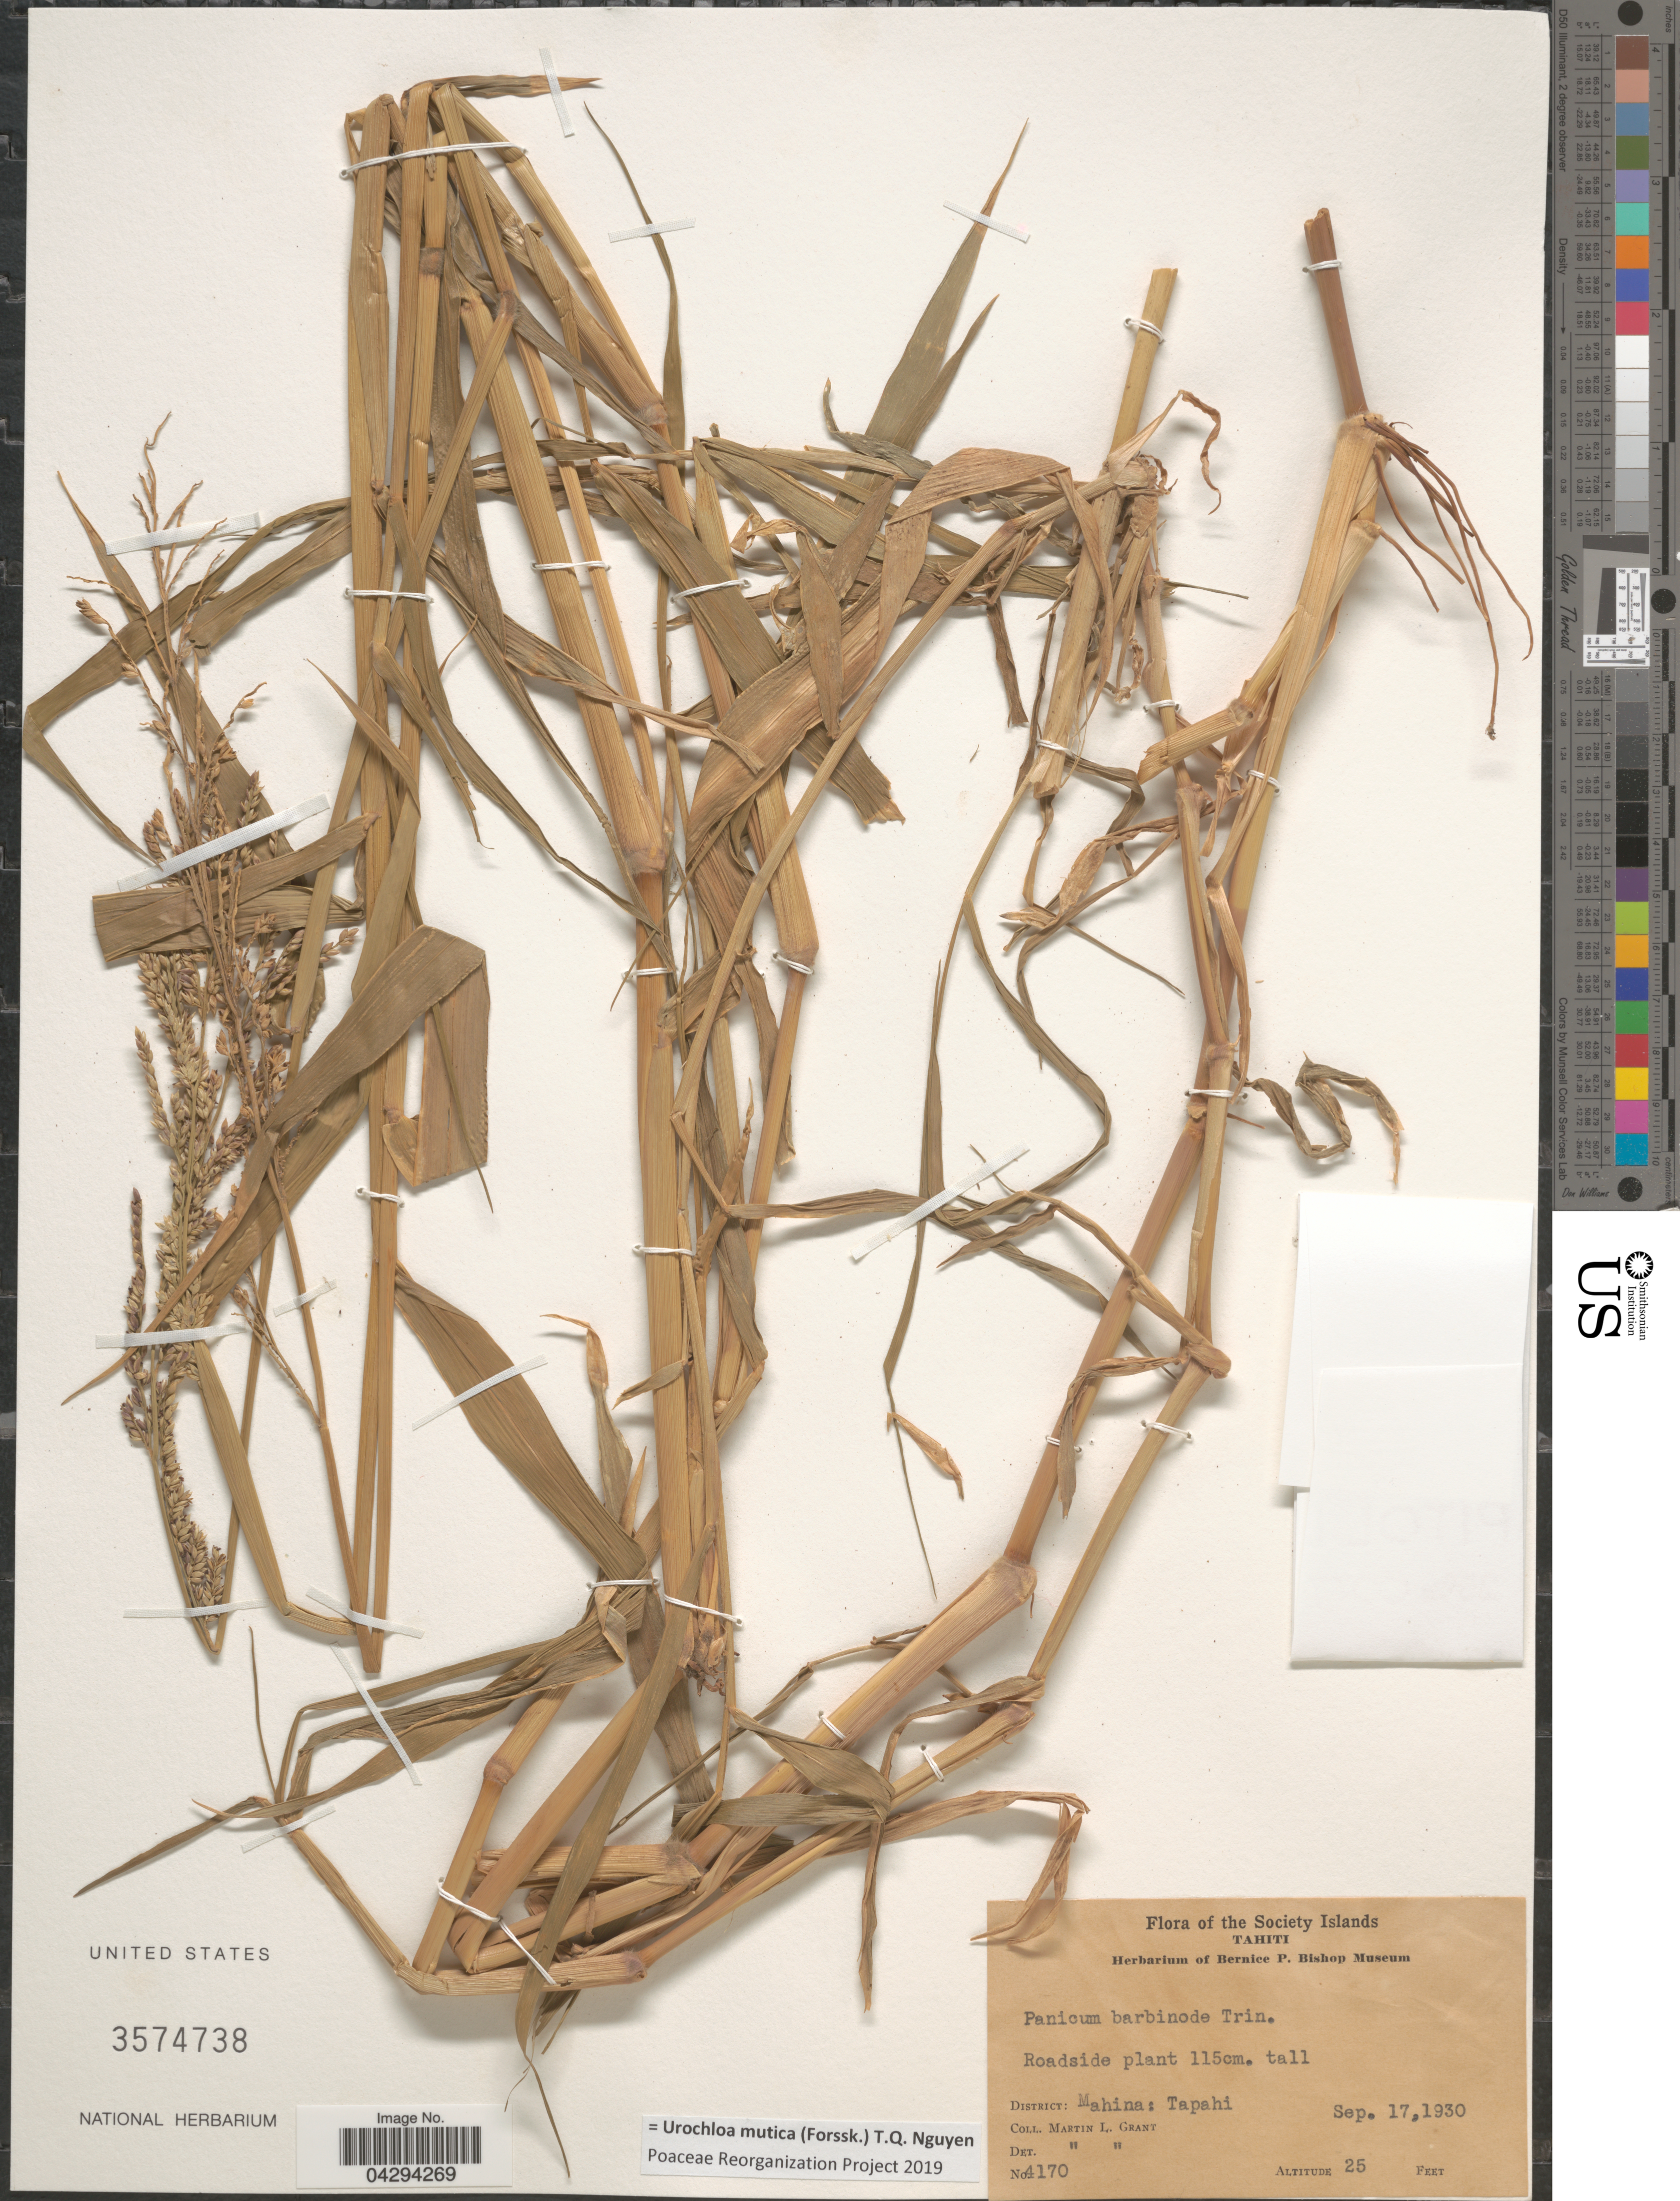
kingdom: Plantae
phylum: Tracheophyta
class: Liliopsida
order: Poales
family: Poaceae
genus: Urochloa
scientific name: Urochloa mutica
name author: (Forssk.) T.Q. Nguyen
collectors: M. L. Grant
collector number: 4170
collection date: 1930-09-17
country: French Polynesia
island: Tahiti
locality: The Society Islands. Tahiti. Roadside. District: Mahina: Tapahi.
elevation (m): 8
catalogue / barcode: US 3574738